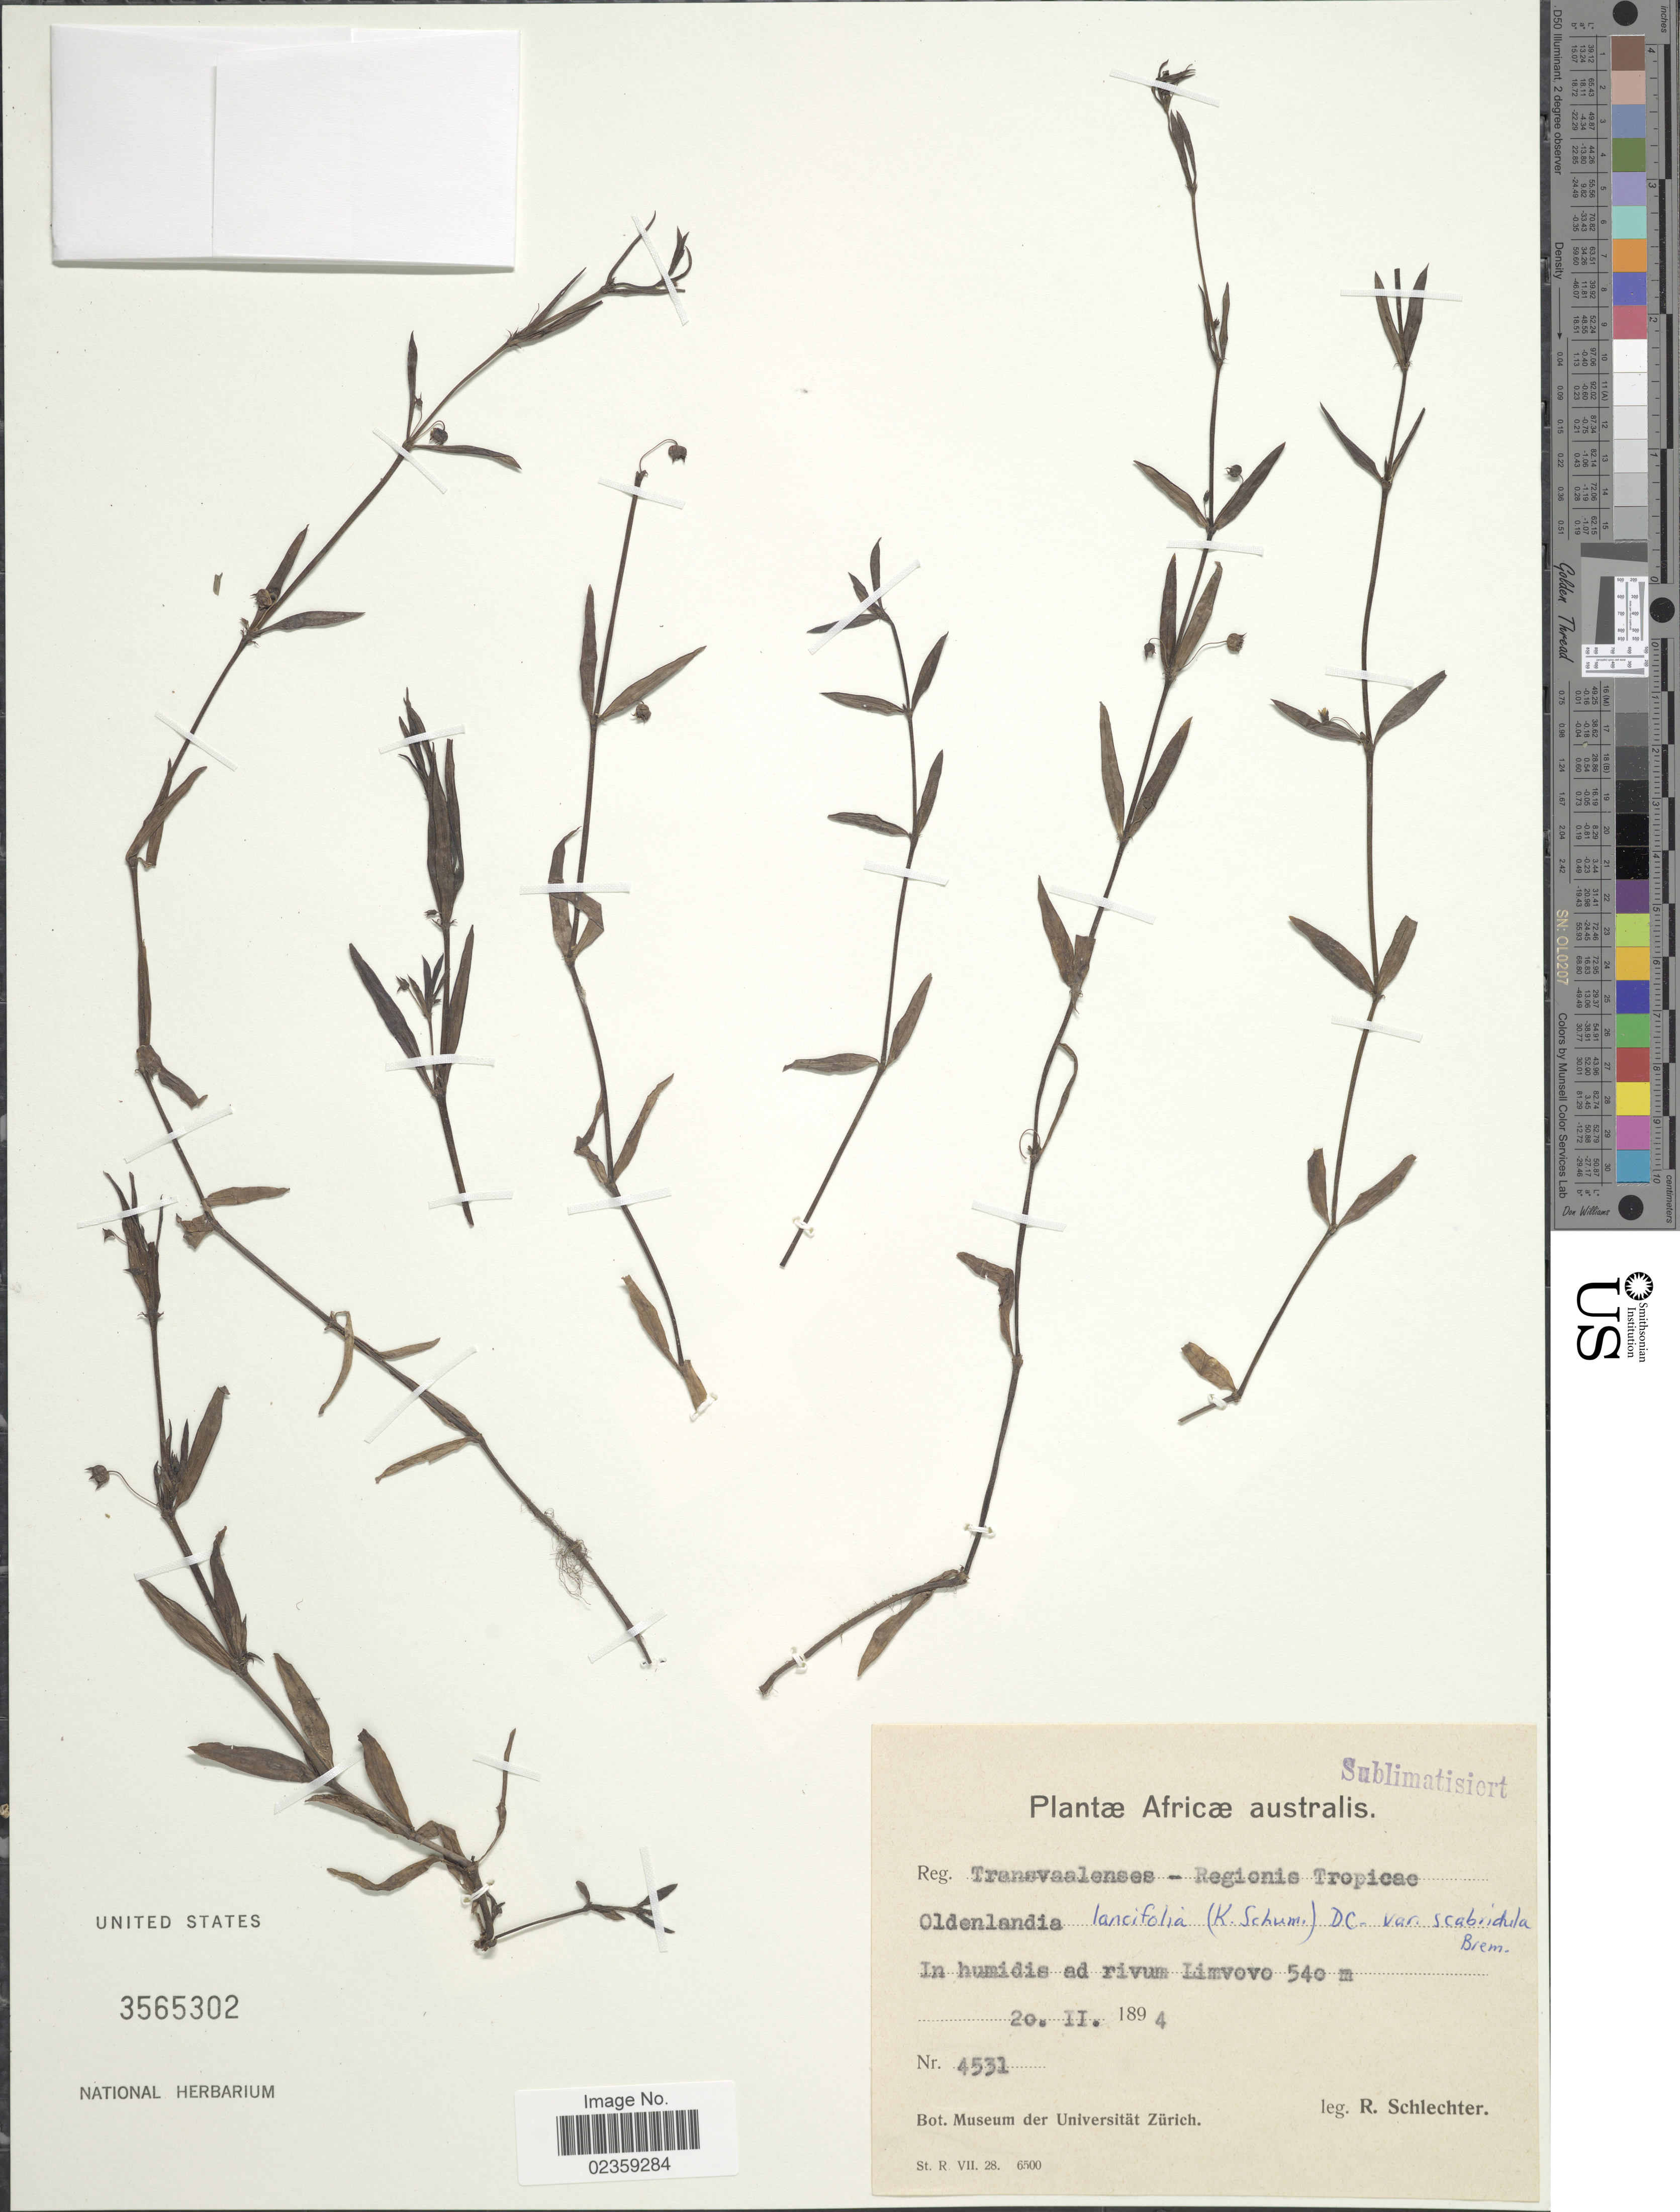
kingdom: Plantae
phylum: Tracheophyta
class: Magnoliopsida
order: Gentianales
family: Rubiaceae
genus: Oldenlandia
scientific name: Oldenlandia lancifolia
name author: (Schumach.) DC.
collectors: F. R. R. Schlechter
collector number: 4531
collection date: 1894-02-20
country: South Africa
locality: Africæ australis. Reg. Transvaalenses - Regionis Tropicae. In humidis ed rivum Limvovo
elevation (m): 540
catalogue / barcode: US 3565302